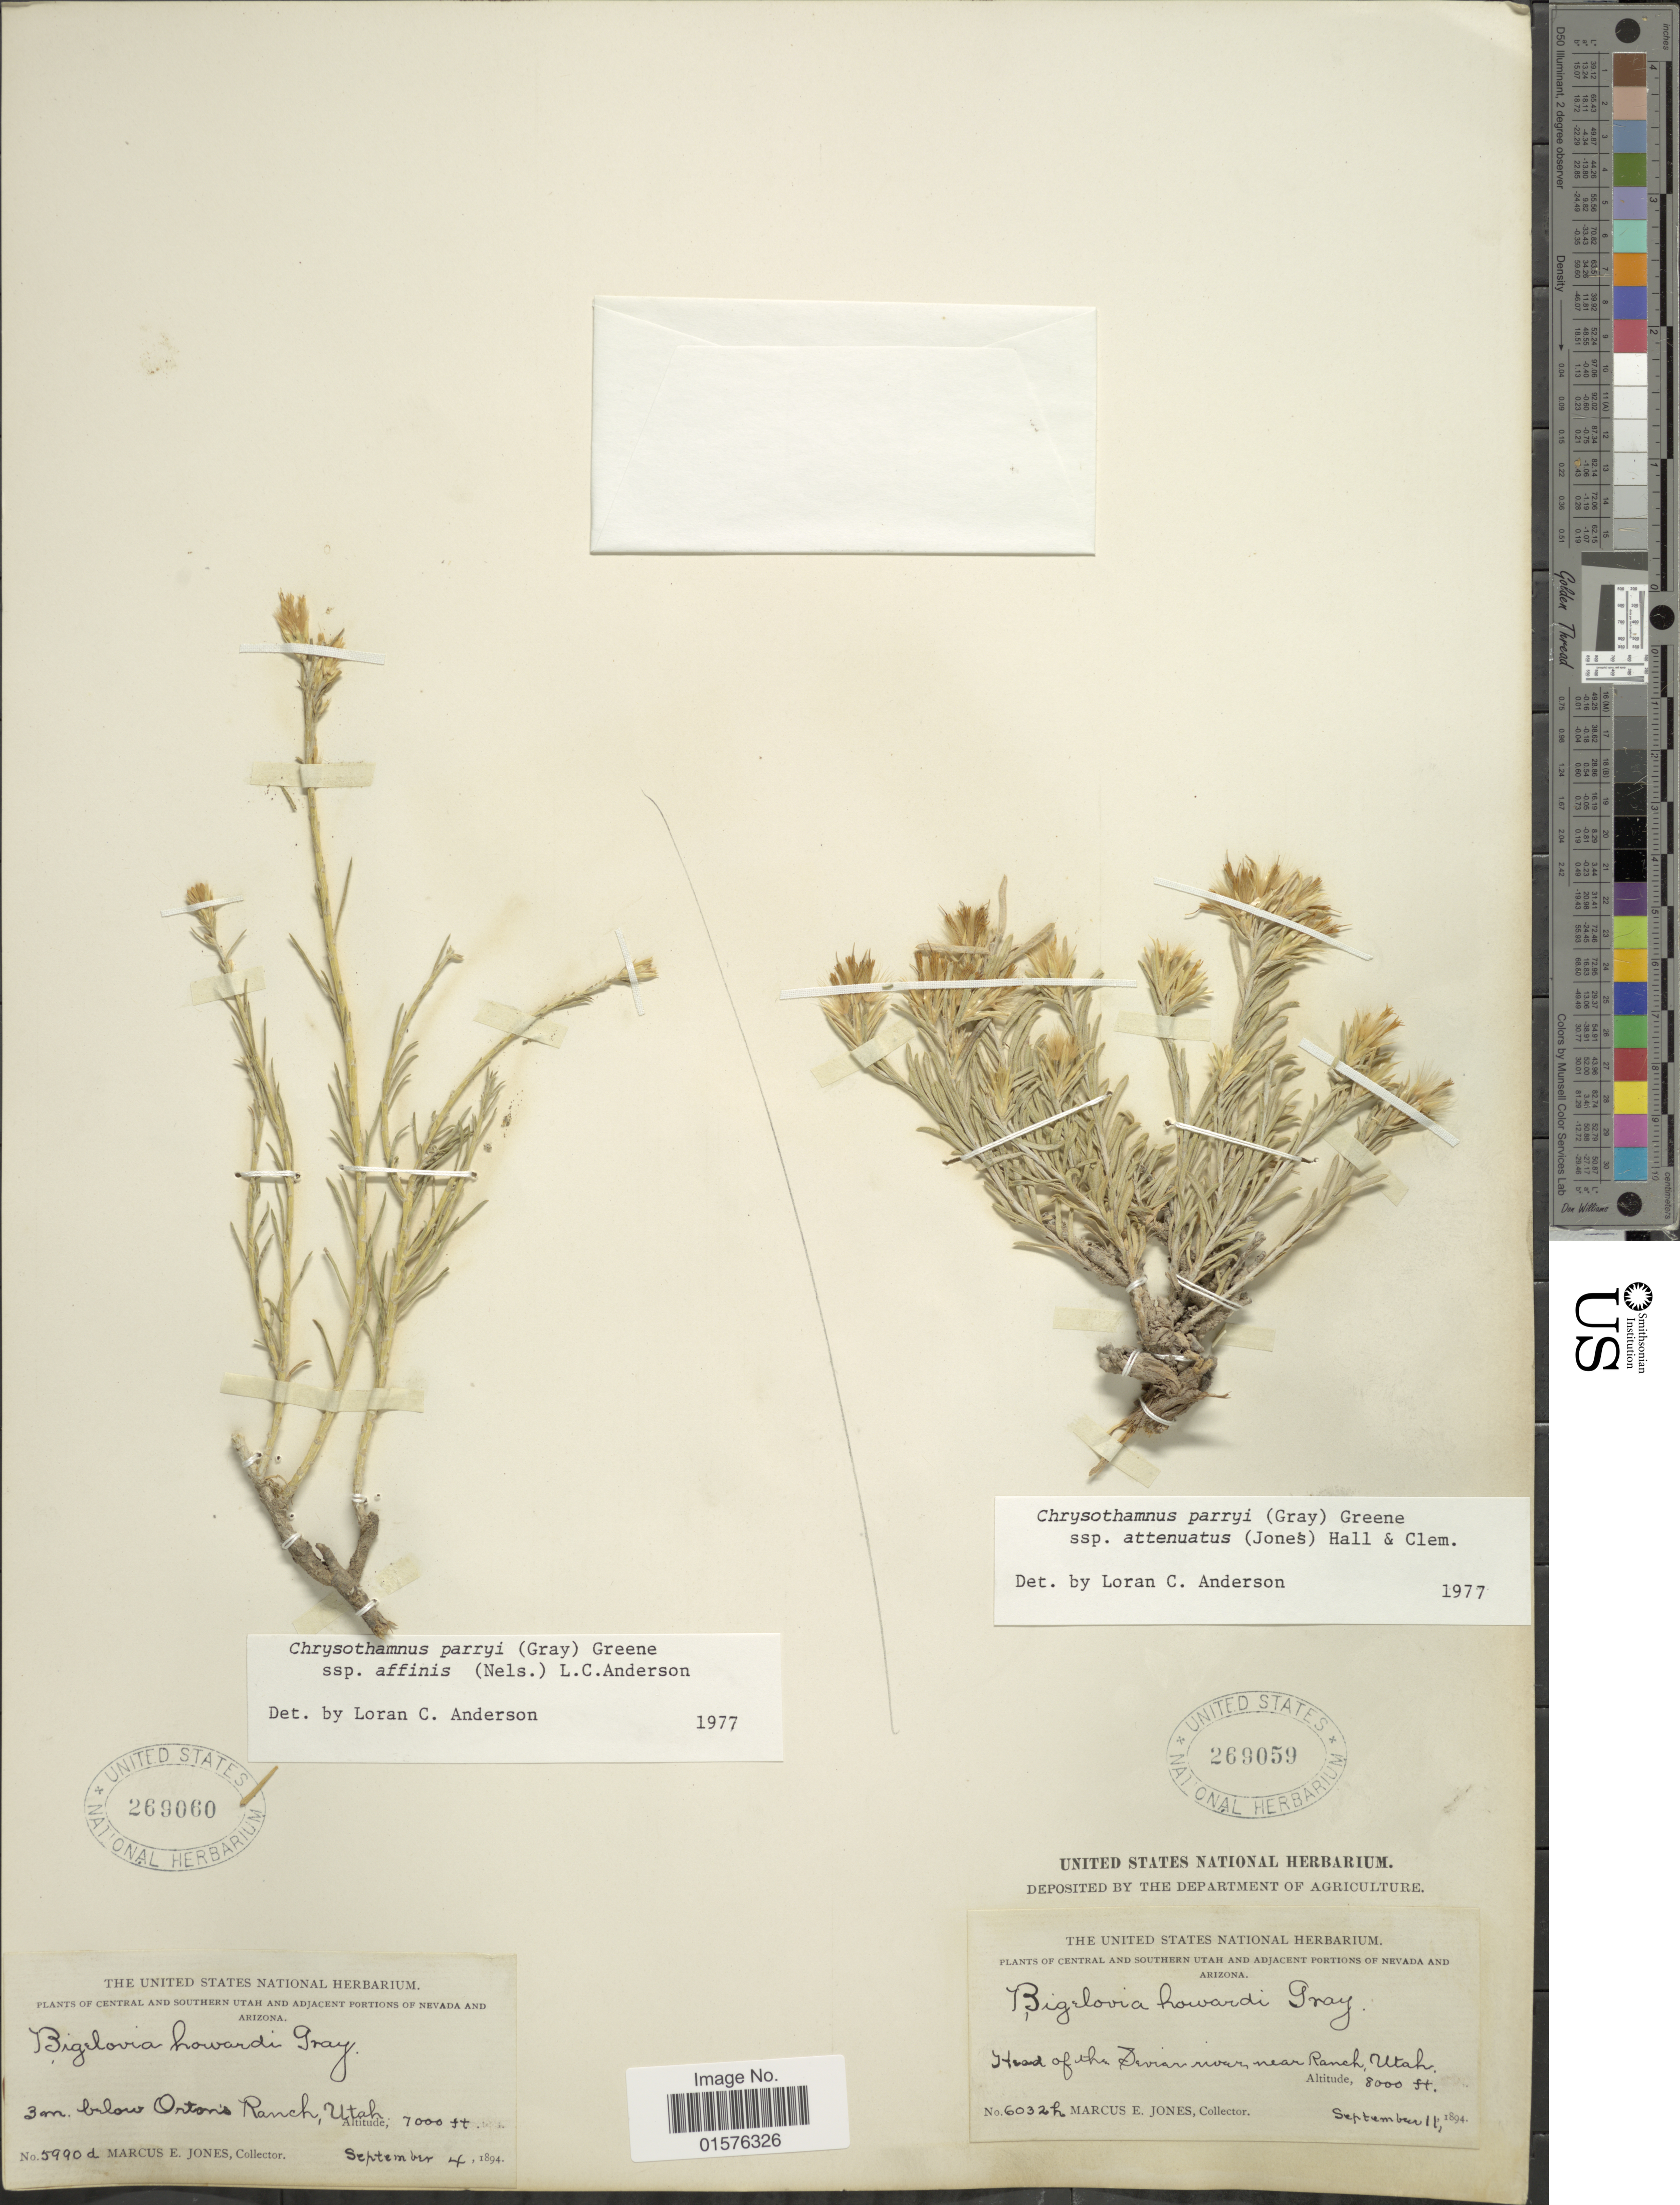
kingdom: Plantae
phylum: Tracheophyta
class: Magnoliopsida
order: Asterales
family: Asteraceae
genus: Ericameria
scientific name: Ericameria parryi var. attenuata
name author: (M.E. Jones) G.L. Nesom & G.I. Baird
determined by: Urbatsch, Lowell E., Curator (LSU), Louisiana State University (UNITED STATES)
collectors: M. E. Jones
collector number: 5990d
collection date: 1894-09-04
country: United States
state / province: Utah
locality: Central and Southern Utah, Marvine below Orton's Ranch.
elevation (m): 2134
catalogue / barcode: US 269060